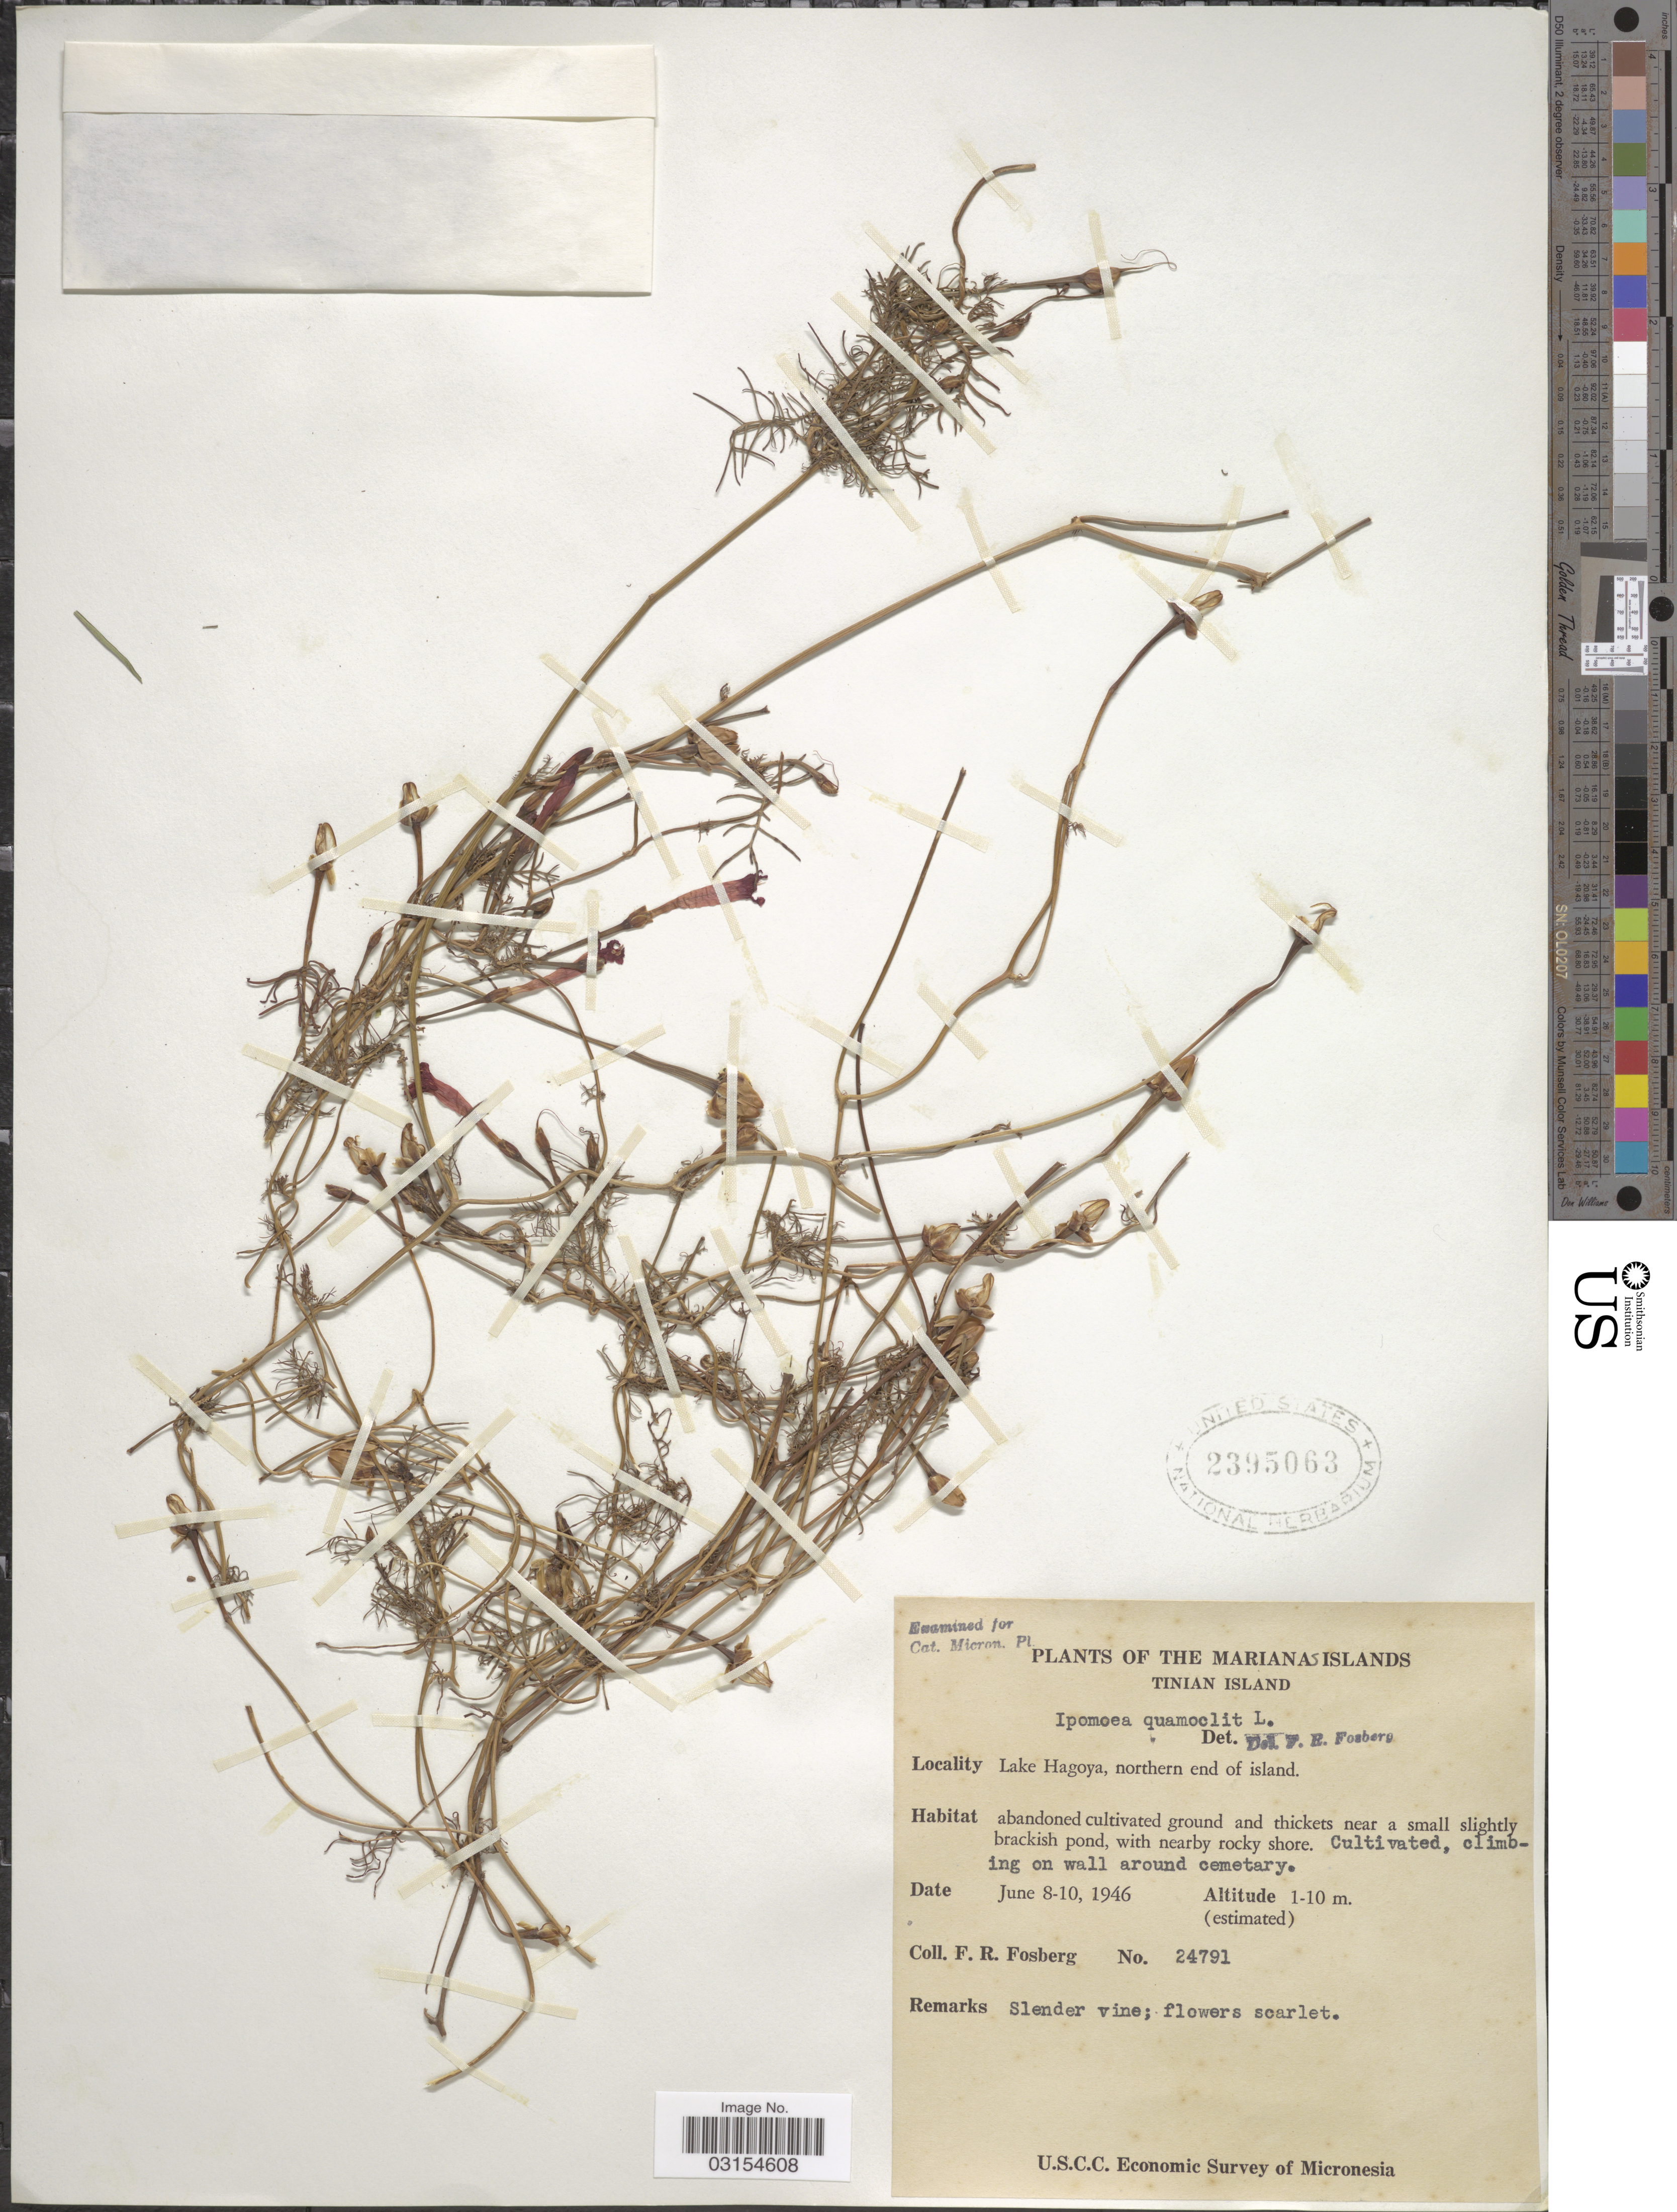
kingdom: Plantae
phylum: Tracheophyta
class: Magnoliopsida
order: Solanales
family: Convolvulaceae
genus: Ipomoea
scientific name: Ipomoea quamoclit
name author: L.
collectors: F. R. Fosberg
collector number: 24791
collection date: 1946-06-08/1946-06-10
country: Northern Mariana Islands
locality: Marianas Islands. Tinian Island. Lake Hagoya, northern end of island.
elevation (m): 1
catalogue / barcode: US 2395063